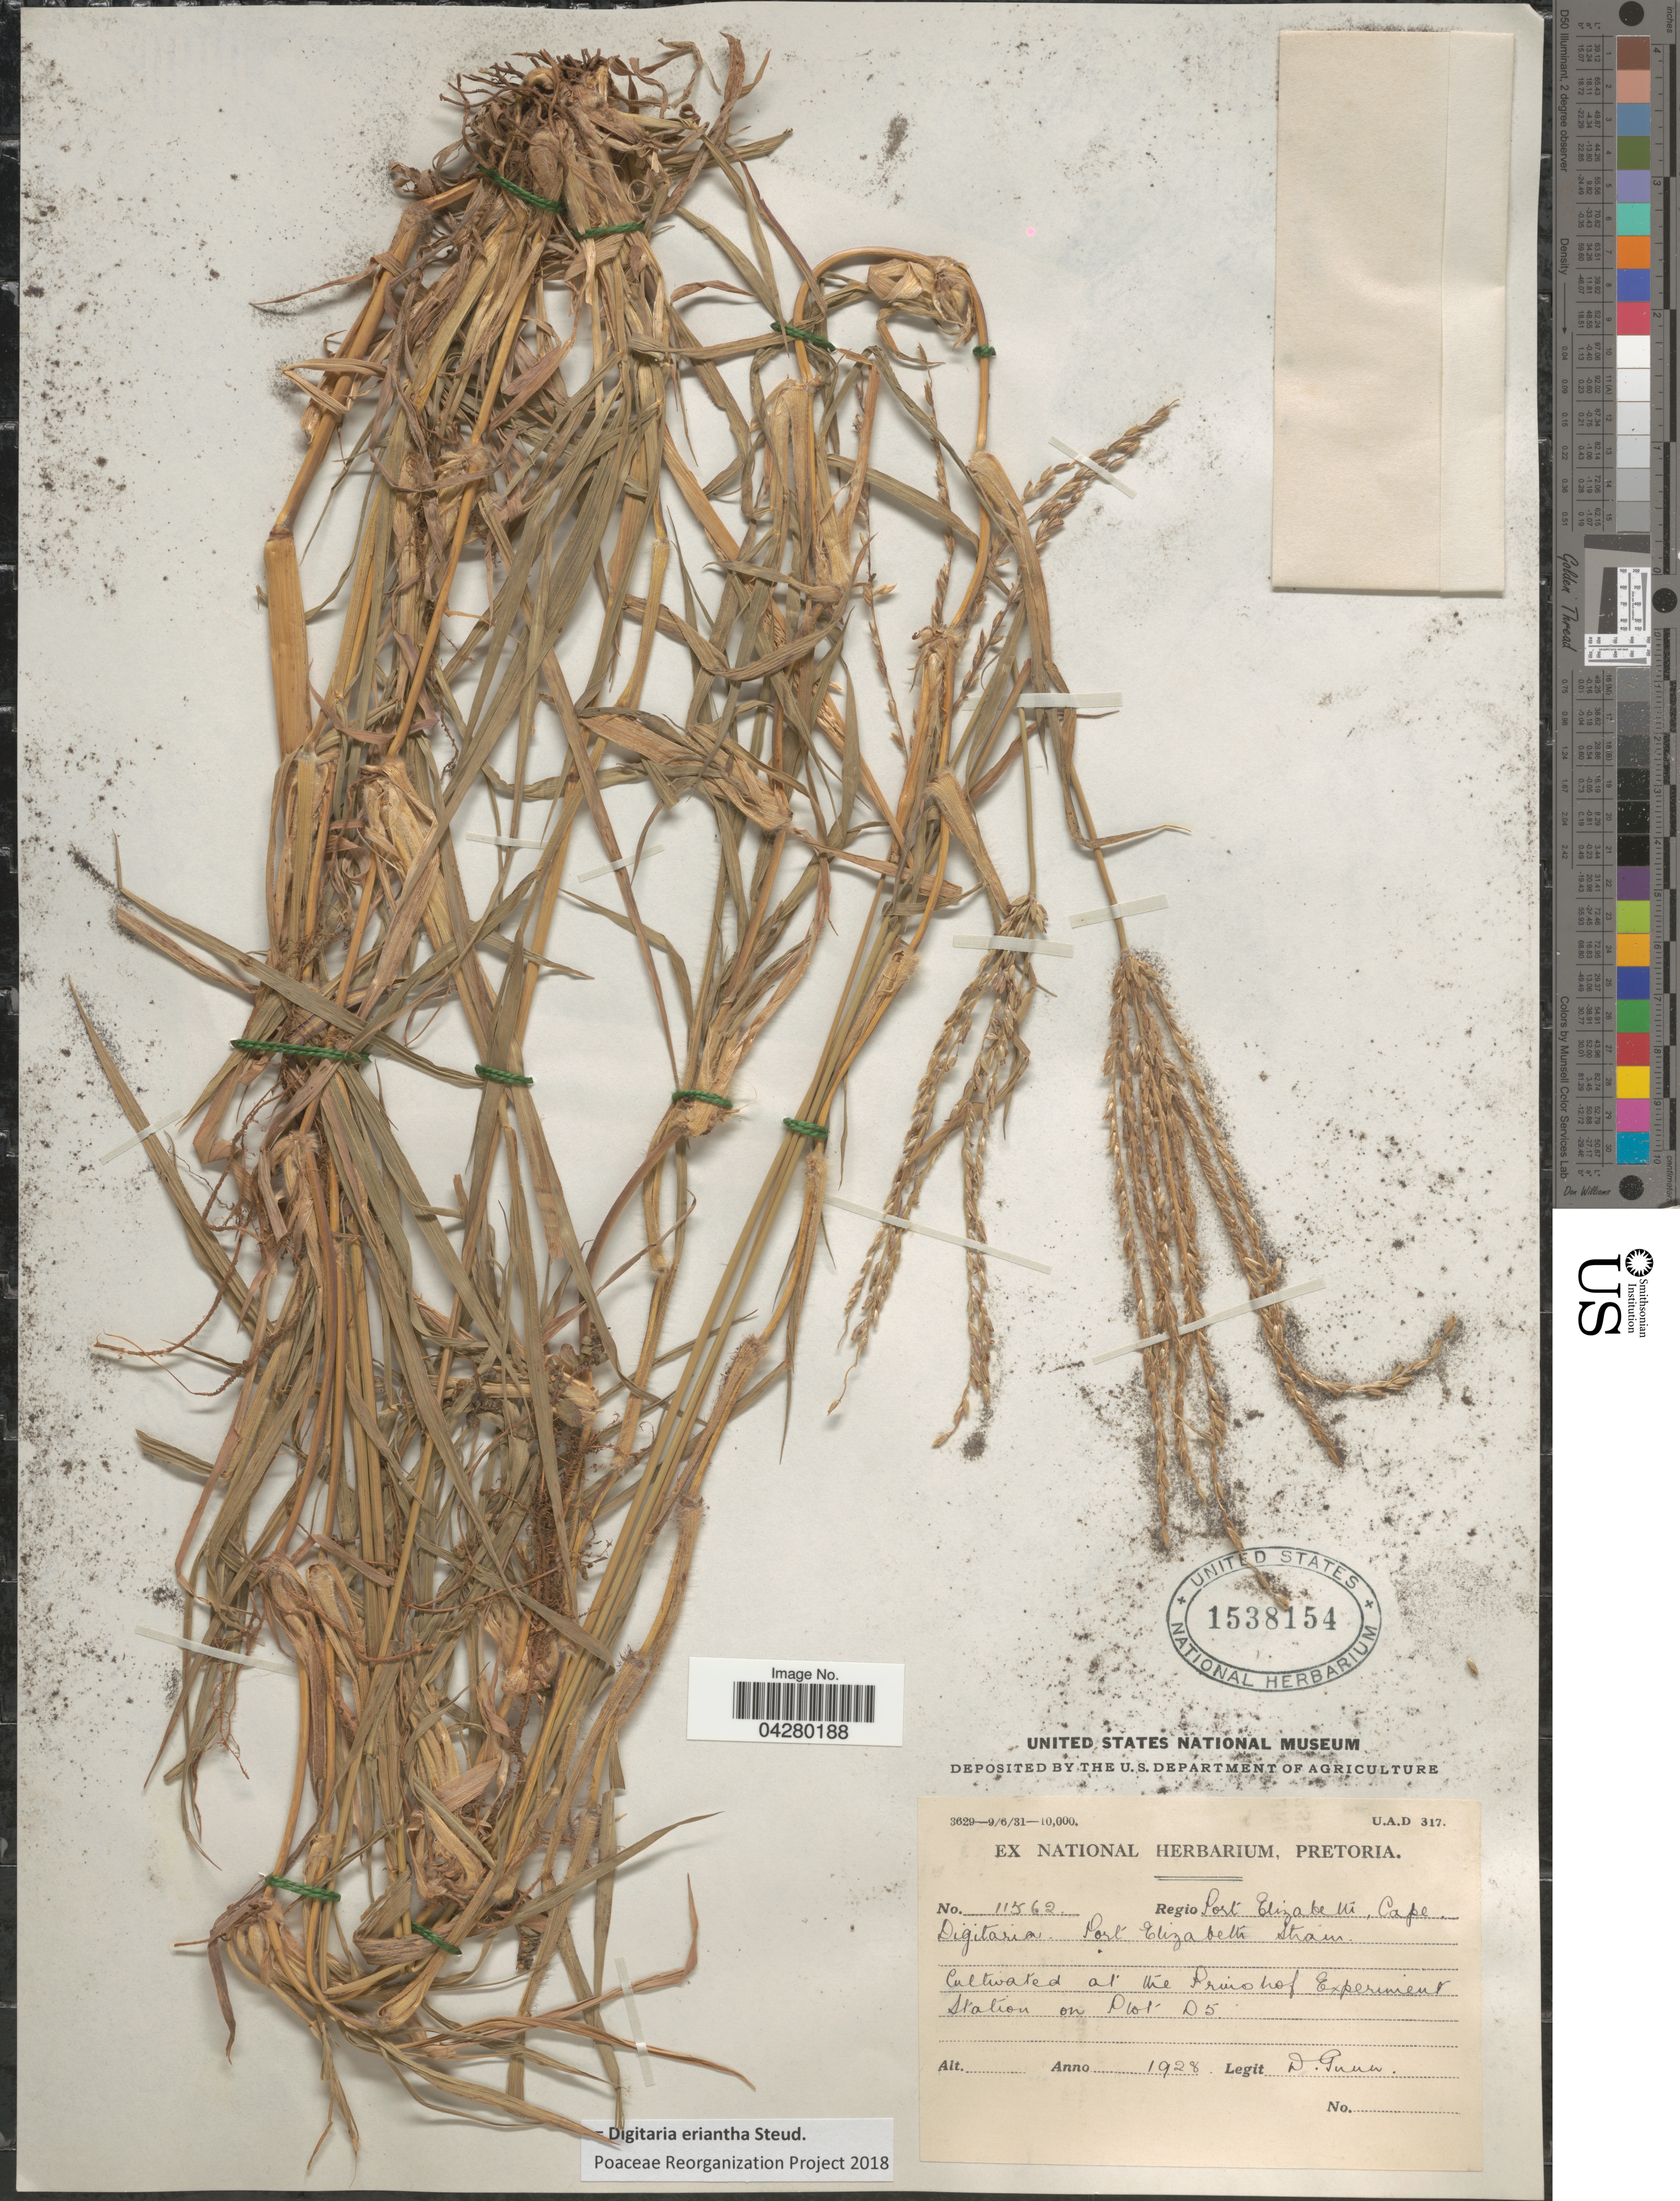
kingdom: Plantae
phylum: Tracheophyta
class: Liliopsida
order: Poales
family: Poaceae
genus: Digitaria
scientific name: Digitaria eriantha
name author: Steud.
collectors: D. Gunn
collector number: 11562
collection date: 1928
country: South Africa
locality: Cultivated at the Prinshof Experiment Station on Plot D5.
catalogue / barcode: US 1538154